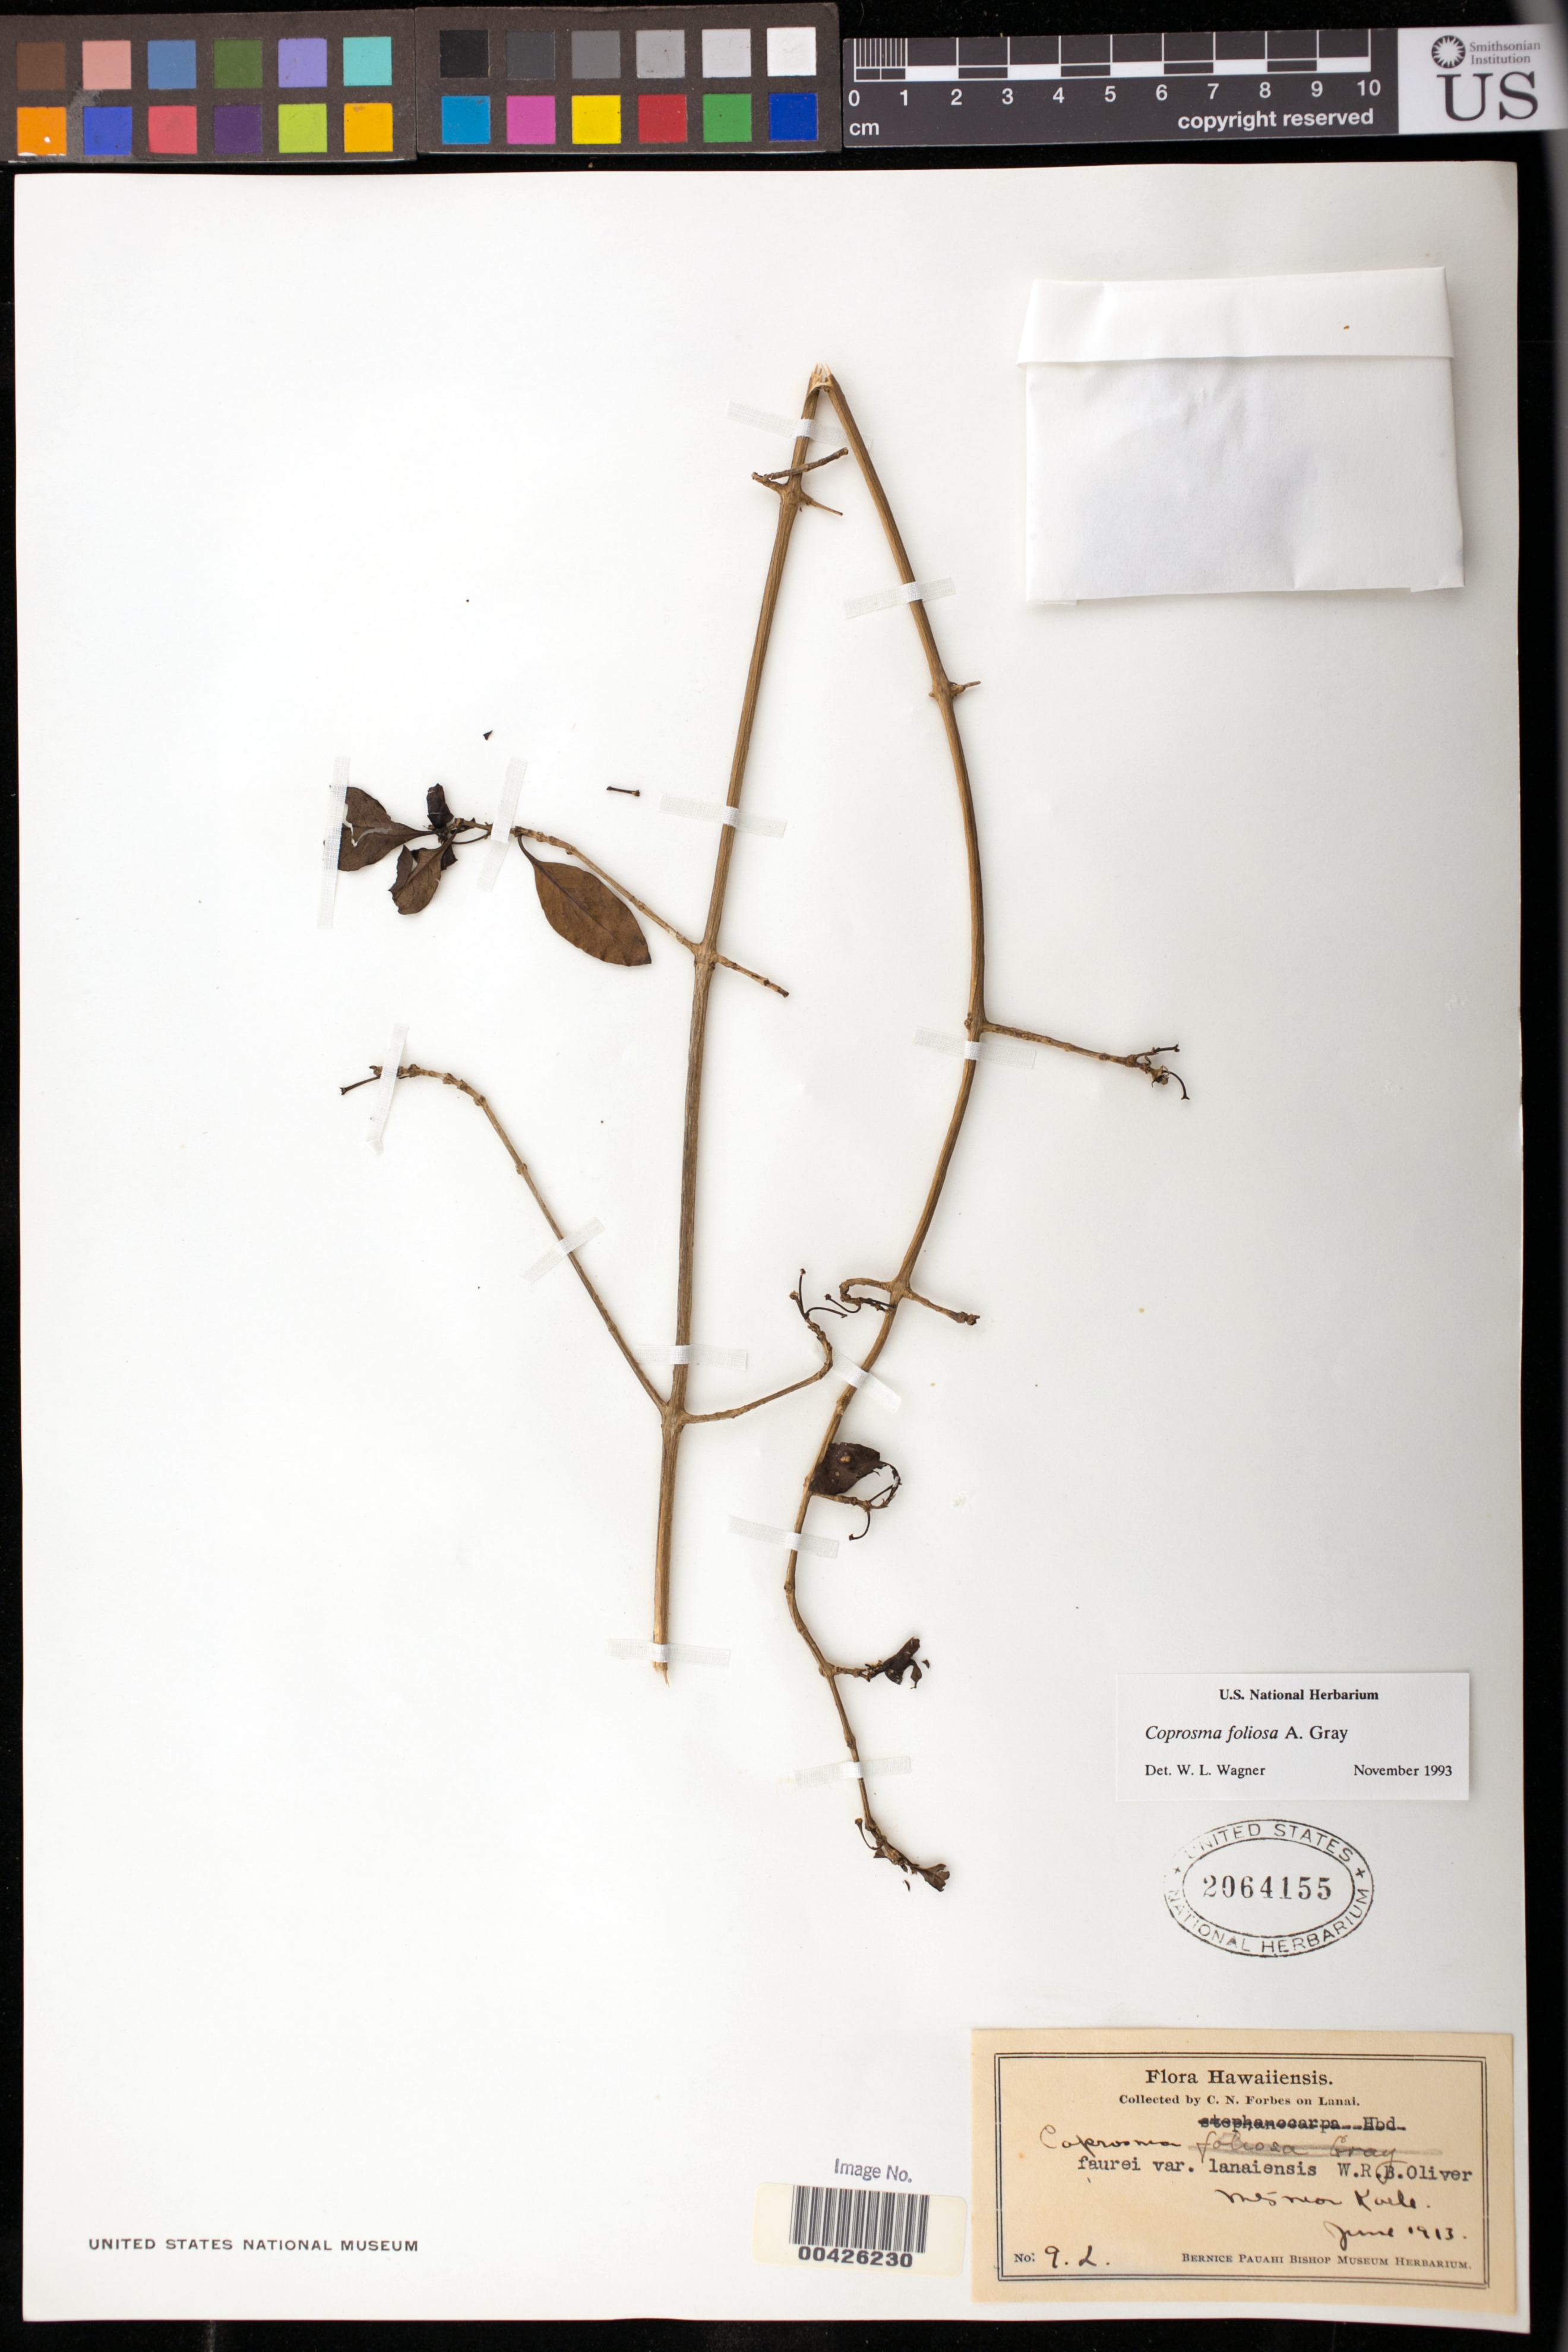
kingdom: Plantae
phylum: Tracheophyta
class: Magnoliopsida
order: Gentianales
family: Rubiaceae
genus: Coprosma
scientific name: Coprosma foliosa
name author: A. Gray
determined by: Wagner, W. L., (BOT), Smithsonian Institution - National Museum of Natural History (UNITED STATES)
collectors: C. N. Forbes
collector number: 9.L.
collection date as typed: Jun 1913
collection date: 1913-06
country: United States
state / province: Hawaii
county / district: Maui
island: Lana'i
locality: Mountains near Koele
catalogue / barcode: US 2064155